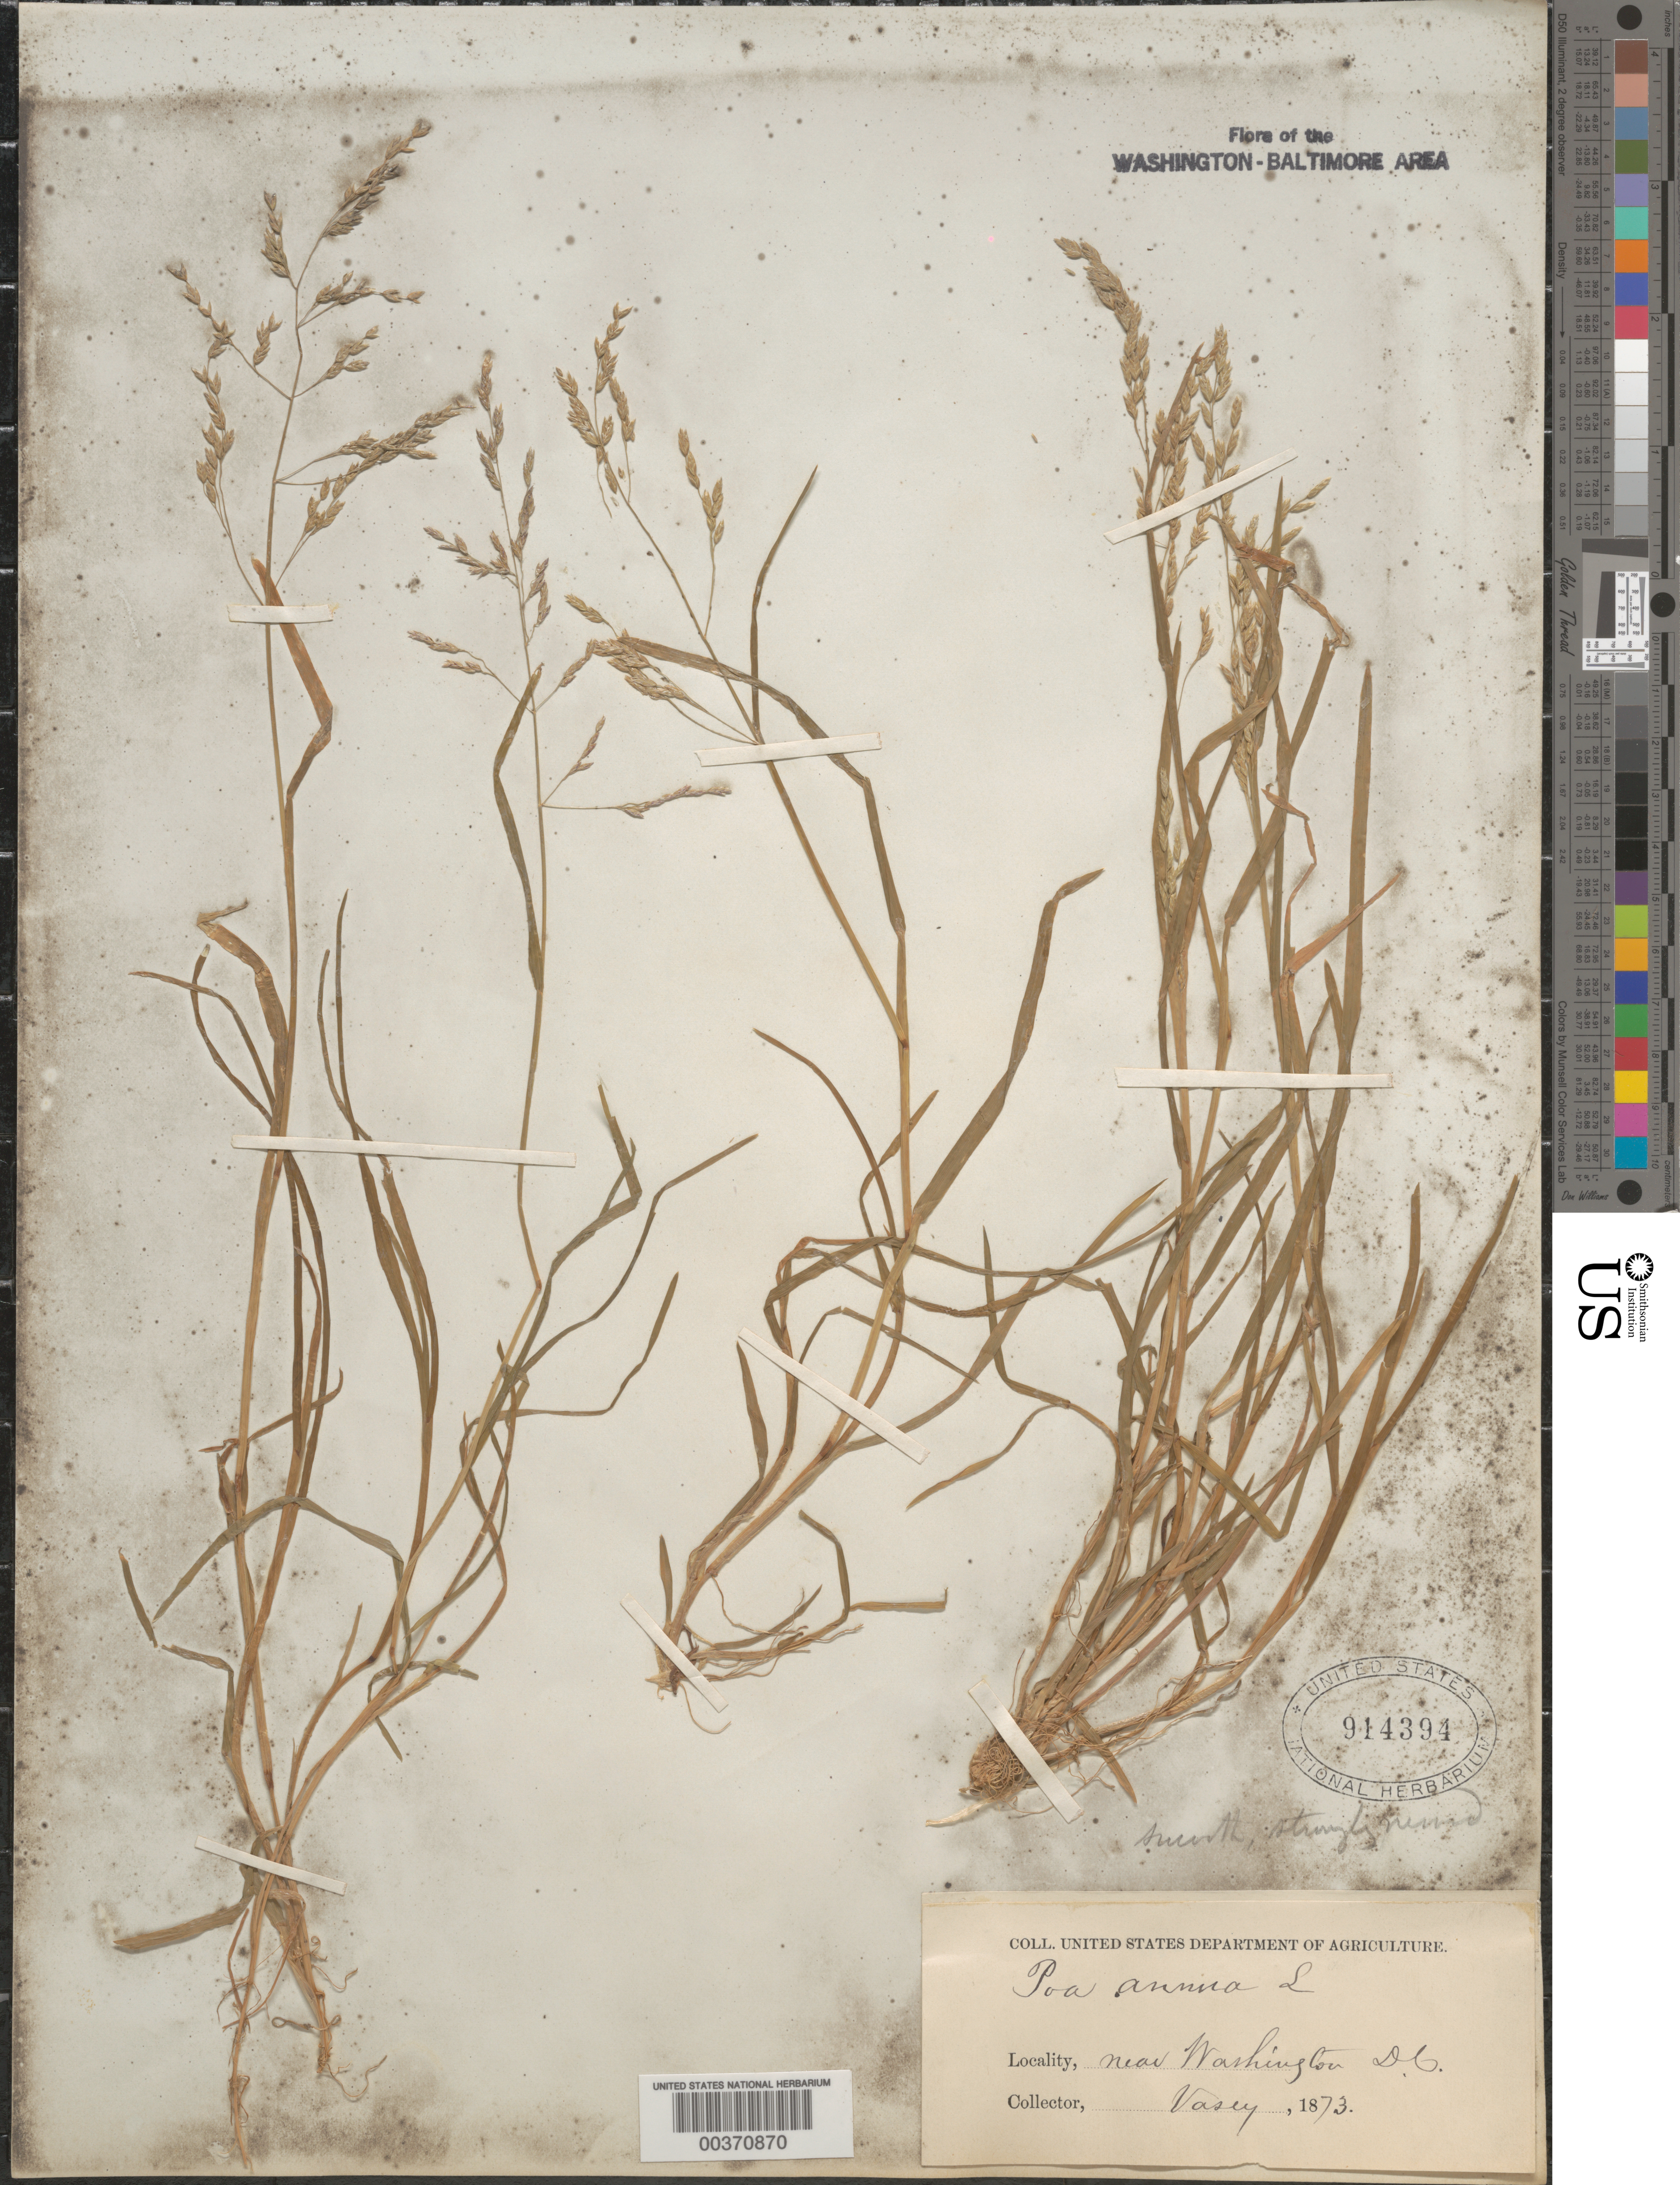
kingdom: Plantae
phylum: Tracheophyta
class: Liliopsida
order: Poales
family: Poaceae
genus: Poa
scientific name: Poa annua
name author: L.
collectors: G. Vasey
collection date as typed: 1873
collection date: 1873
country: United States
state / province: District of Columbia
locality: Washington DC area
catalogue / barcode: US 914394